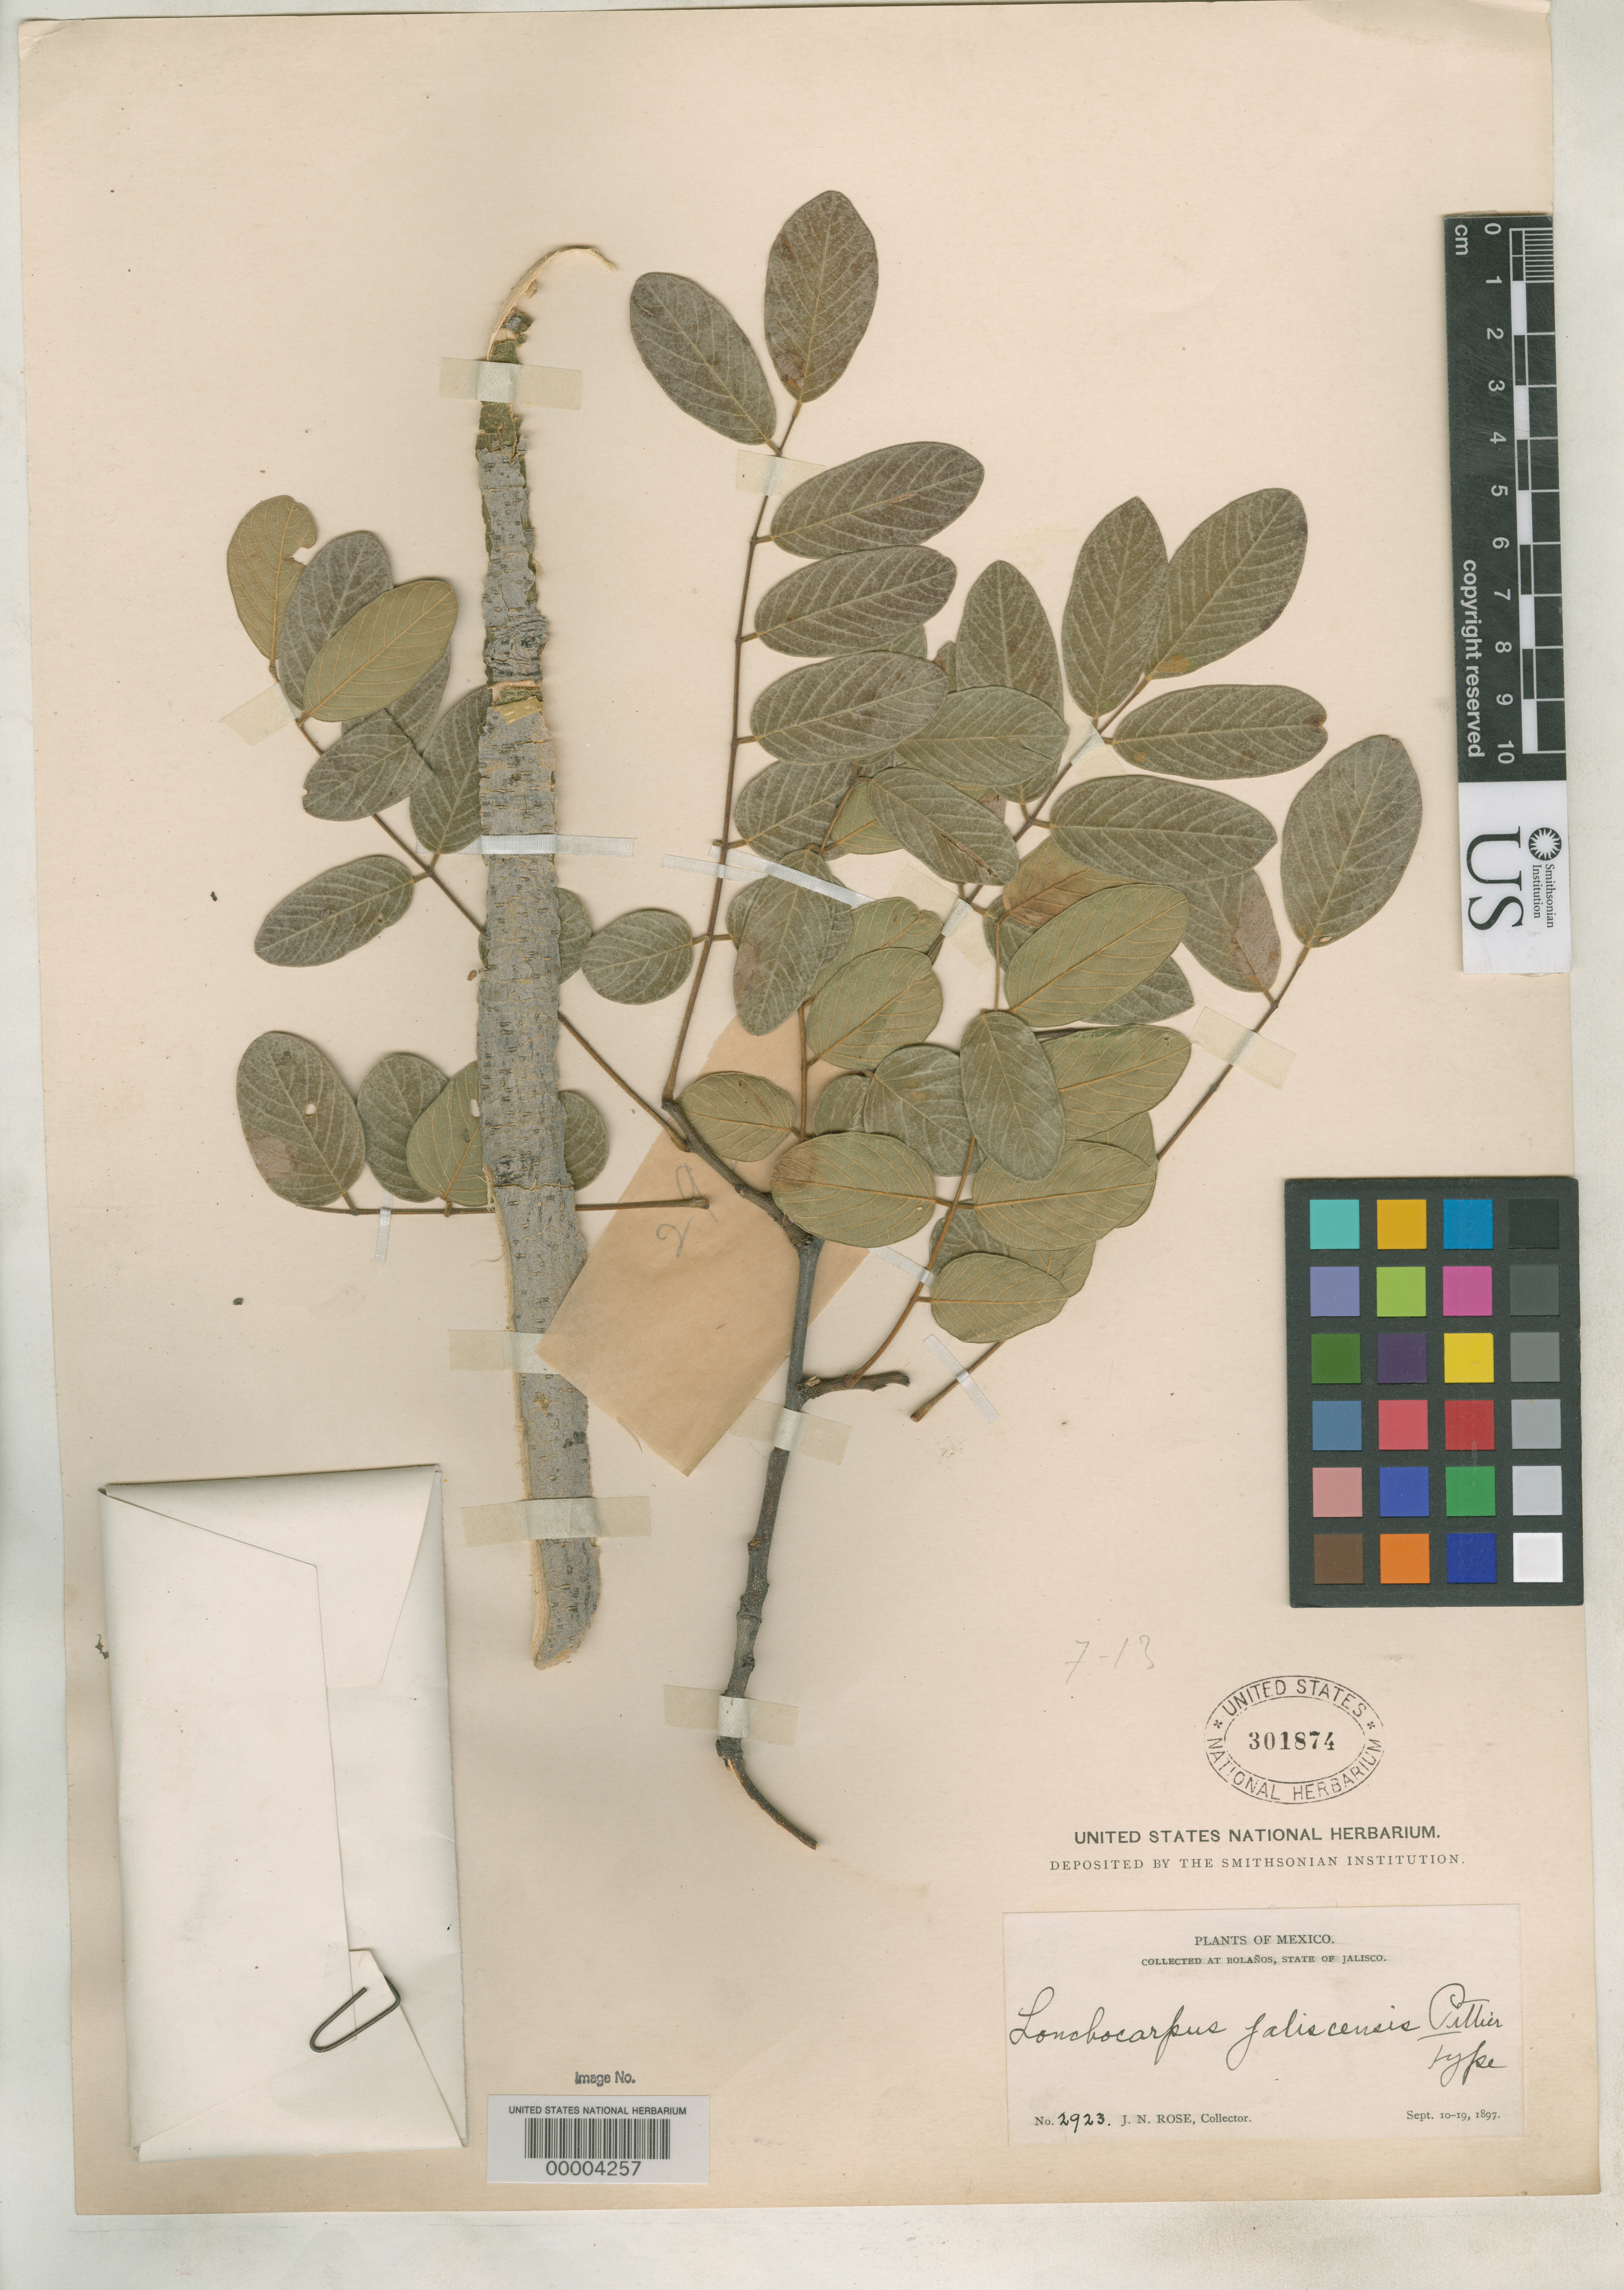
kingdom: Plantae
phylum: Tracheophyta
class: Magnoliopsida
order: Fabales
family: Fabaceae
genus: Lonchocarpus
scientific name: Lonchocarpus jaliscensis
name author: Pittier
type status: Holotype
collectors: J. N. Rose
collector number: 2923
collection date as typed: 10 Sep 1897 to 19 Sep 1897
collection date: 1897-09-10/1897-09-19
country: Mexico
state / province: Jalisco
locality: Bolanos.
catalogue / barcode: US 301874